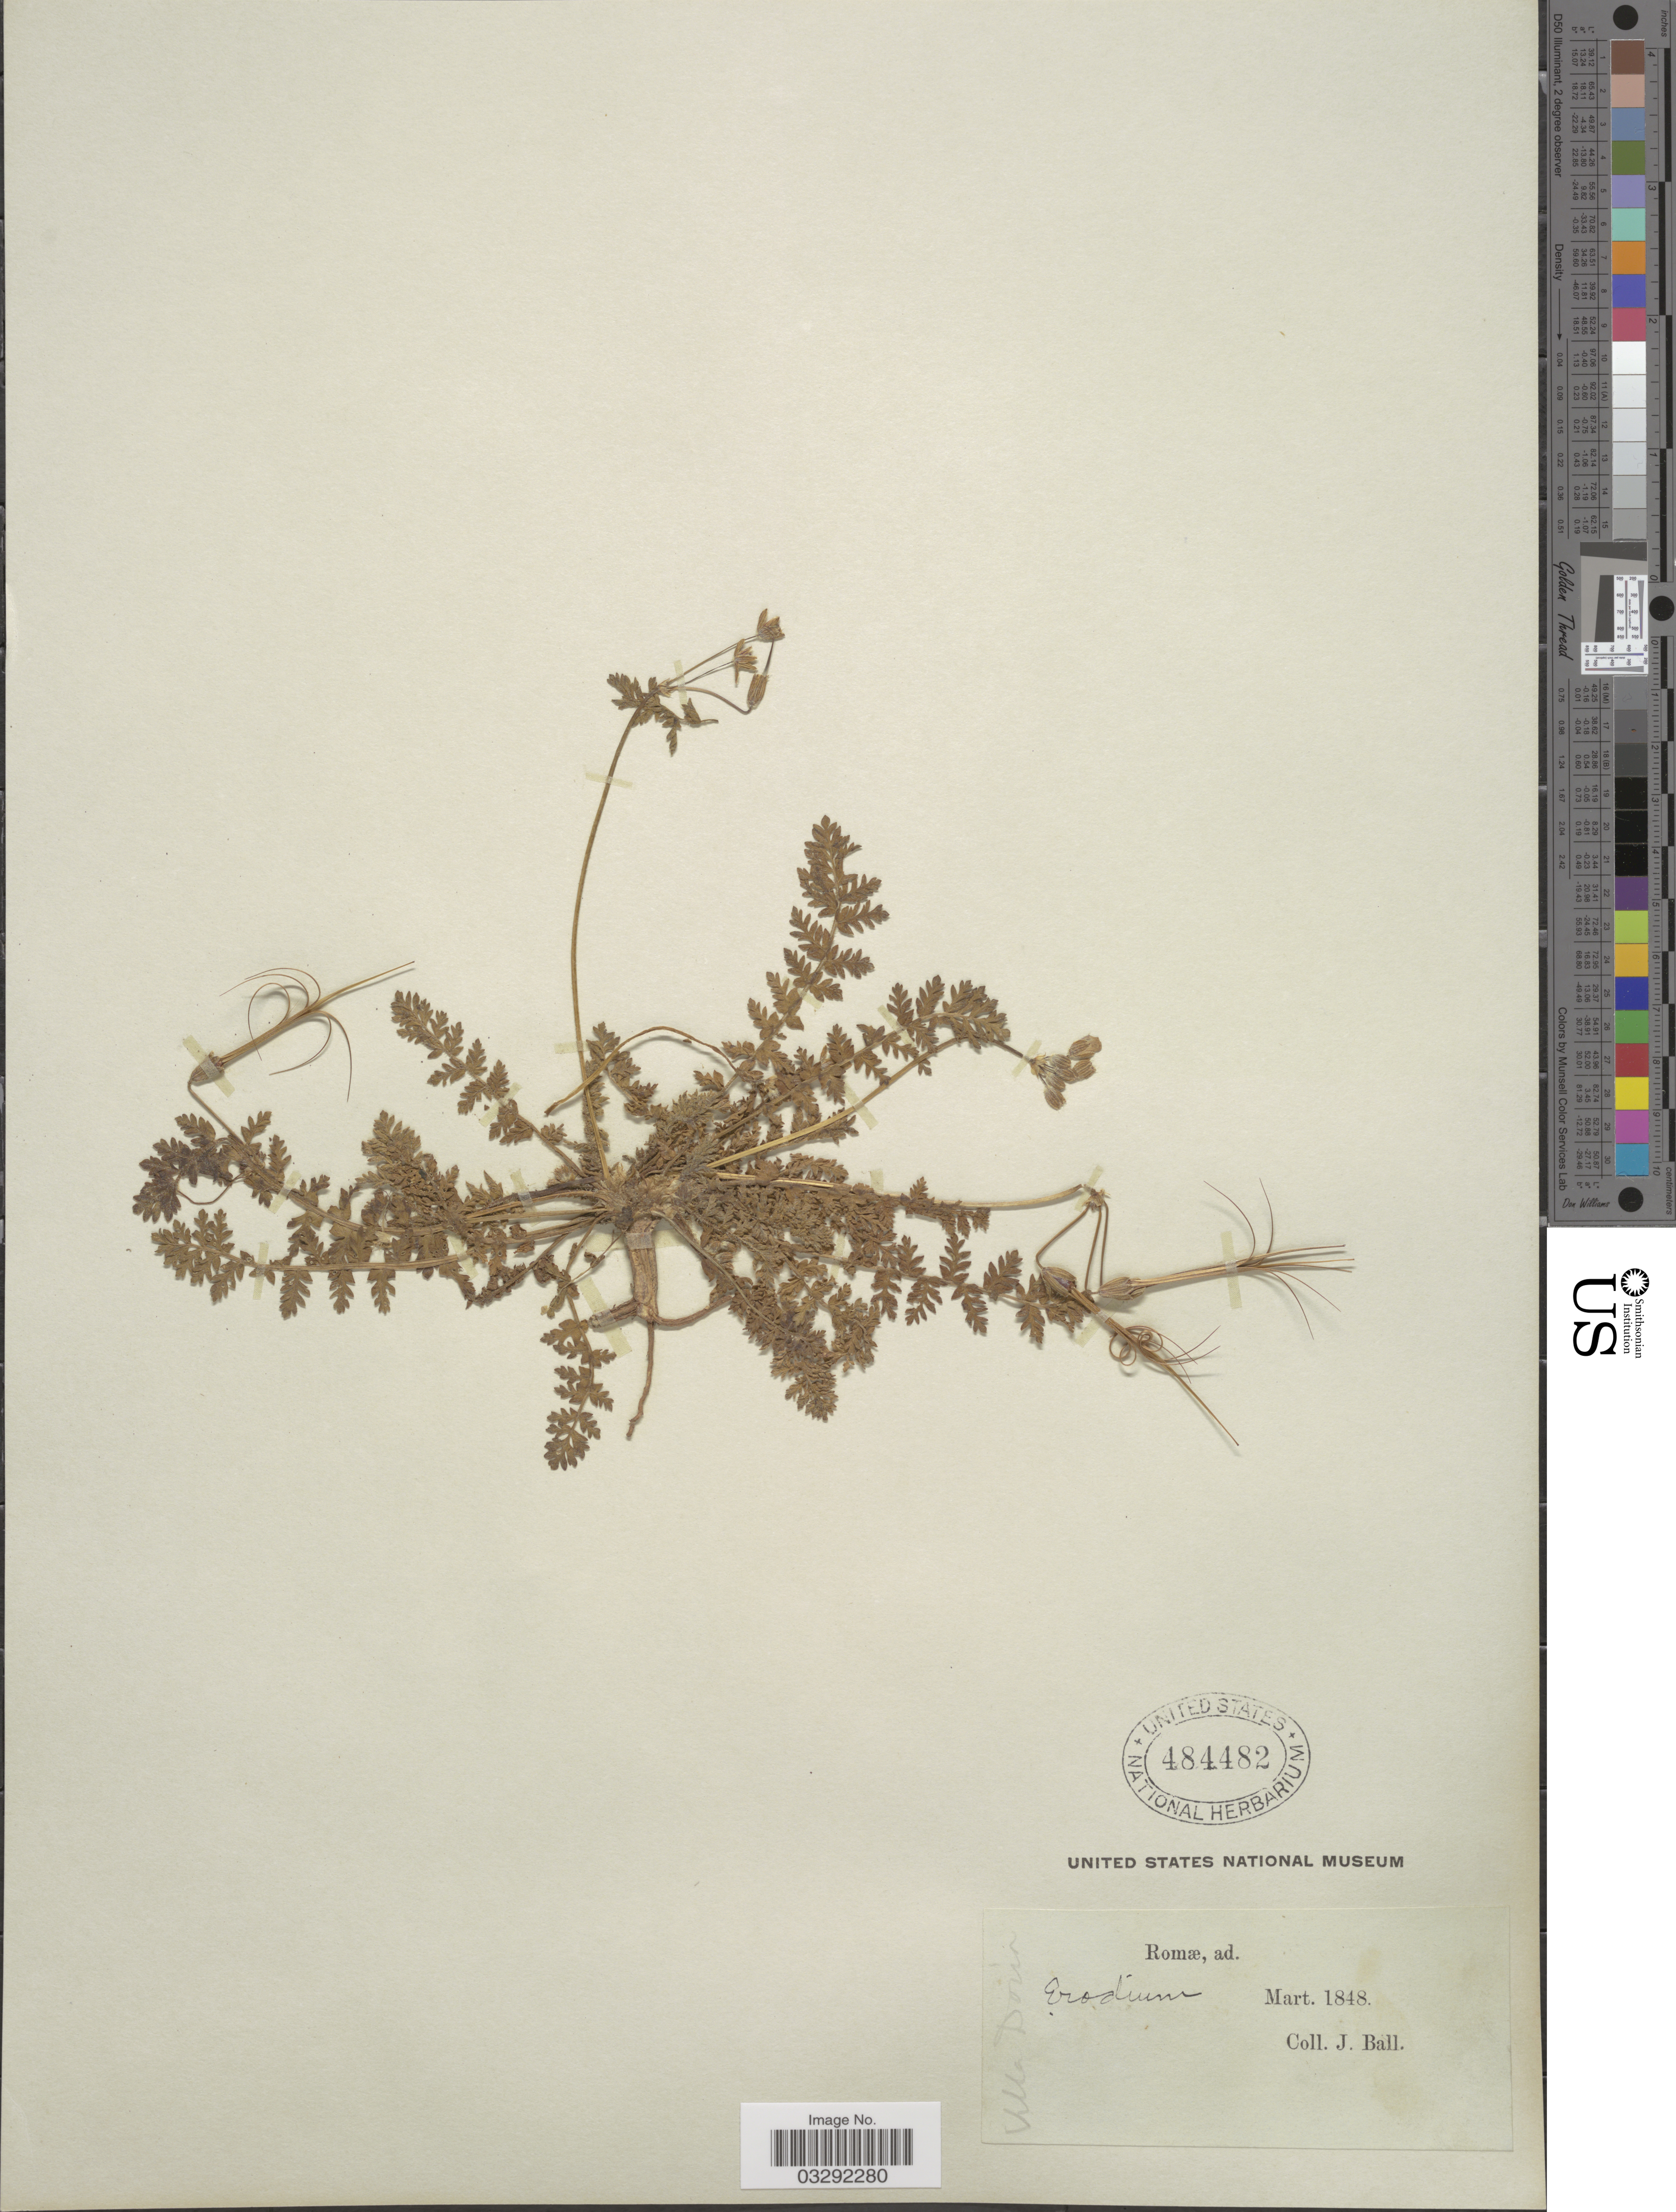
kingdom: Plantae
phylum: Tracheophyta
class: Magnoliopsida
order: Geraniales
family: Geraniaceae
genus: Erodium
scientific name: Erodium cicutarium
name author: (L.) L'Hér.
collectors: J. Ball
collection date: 1848-03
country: Italy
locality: Romæ, ad. Villa Dorín.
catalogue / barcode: US 484482